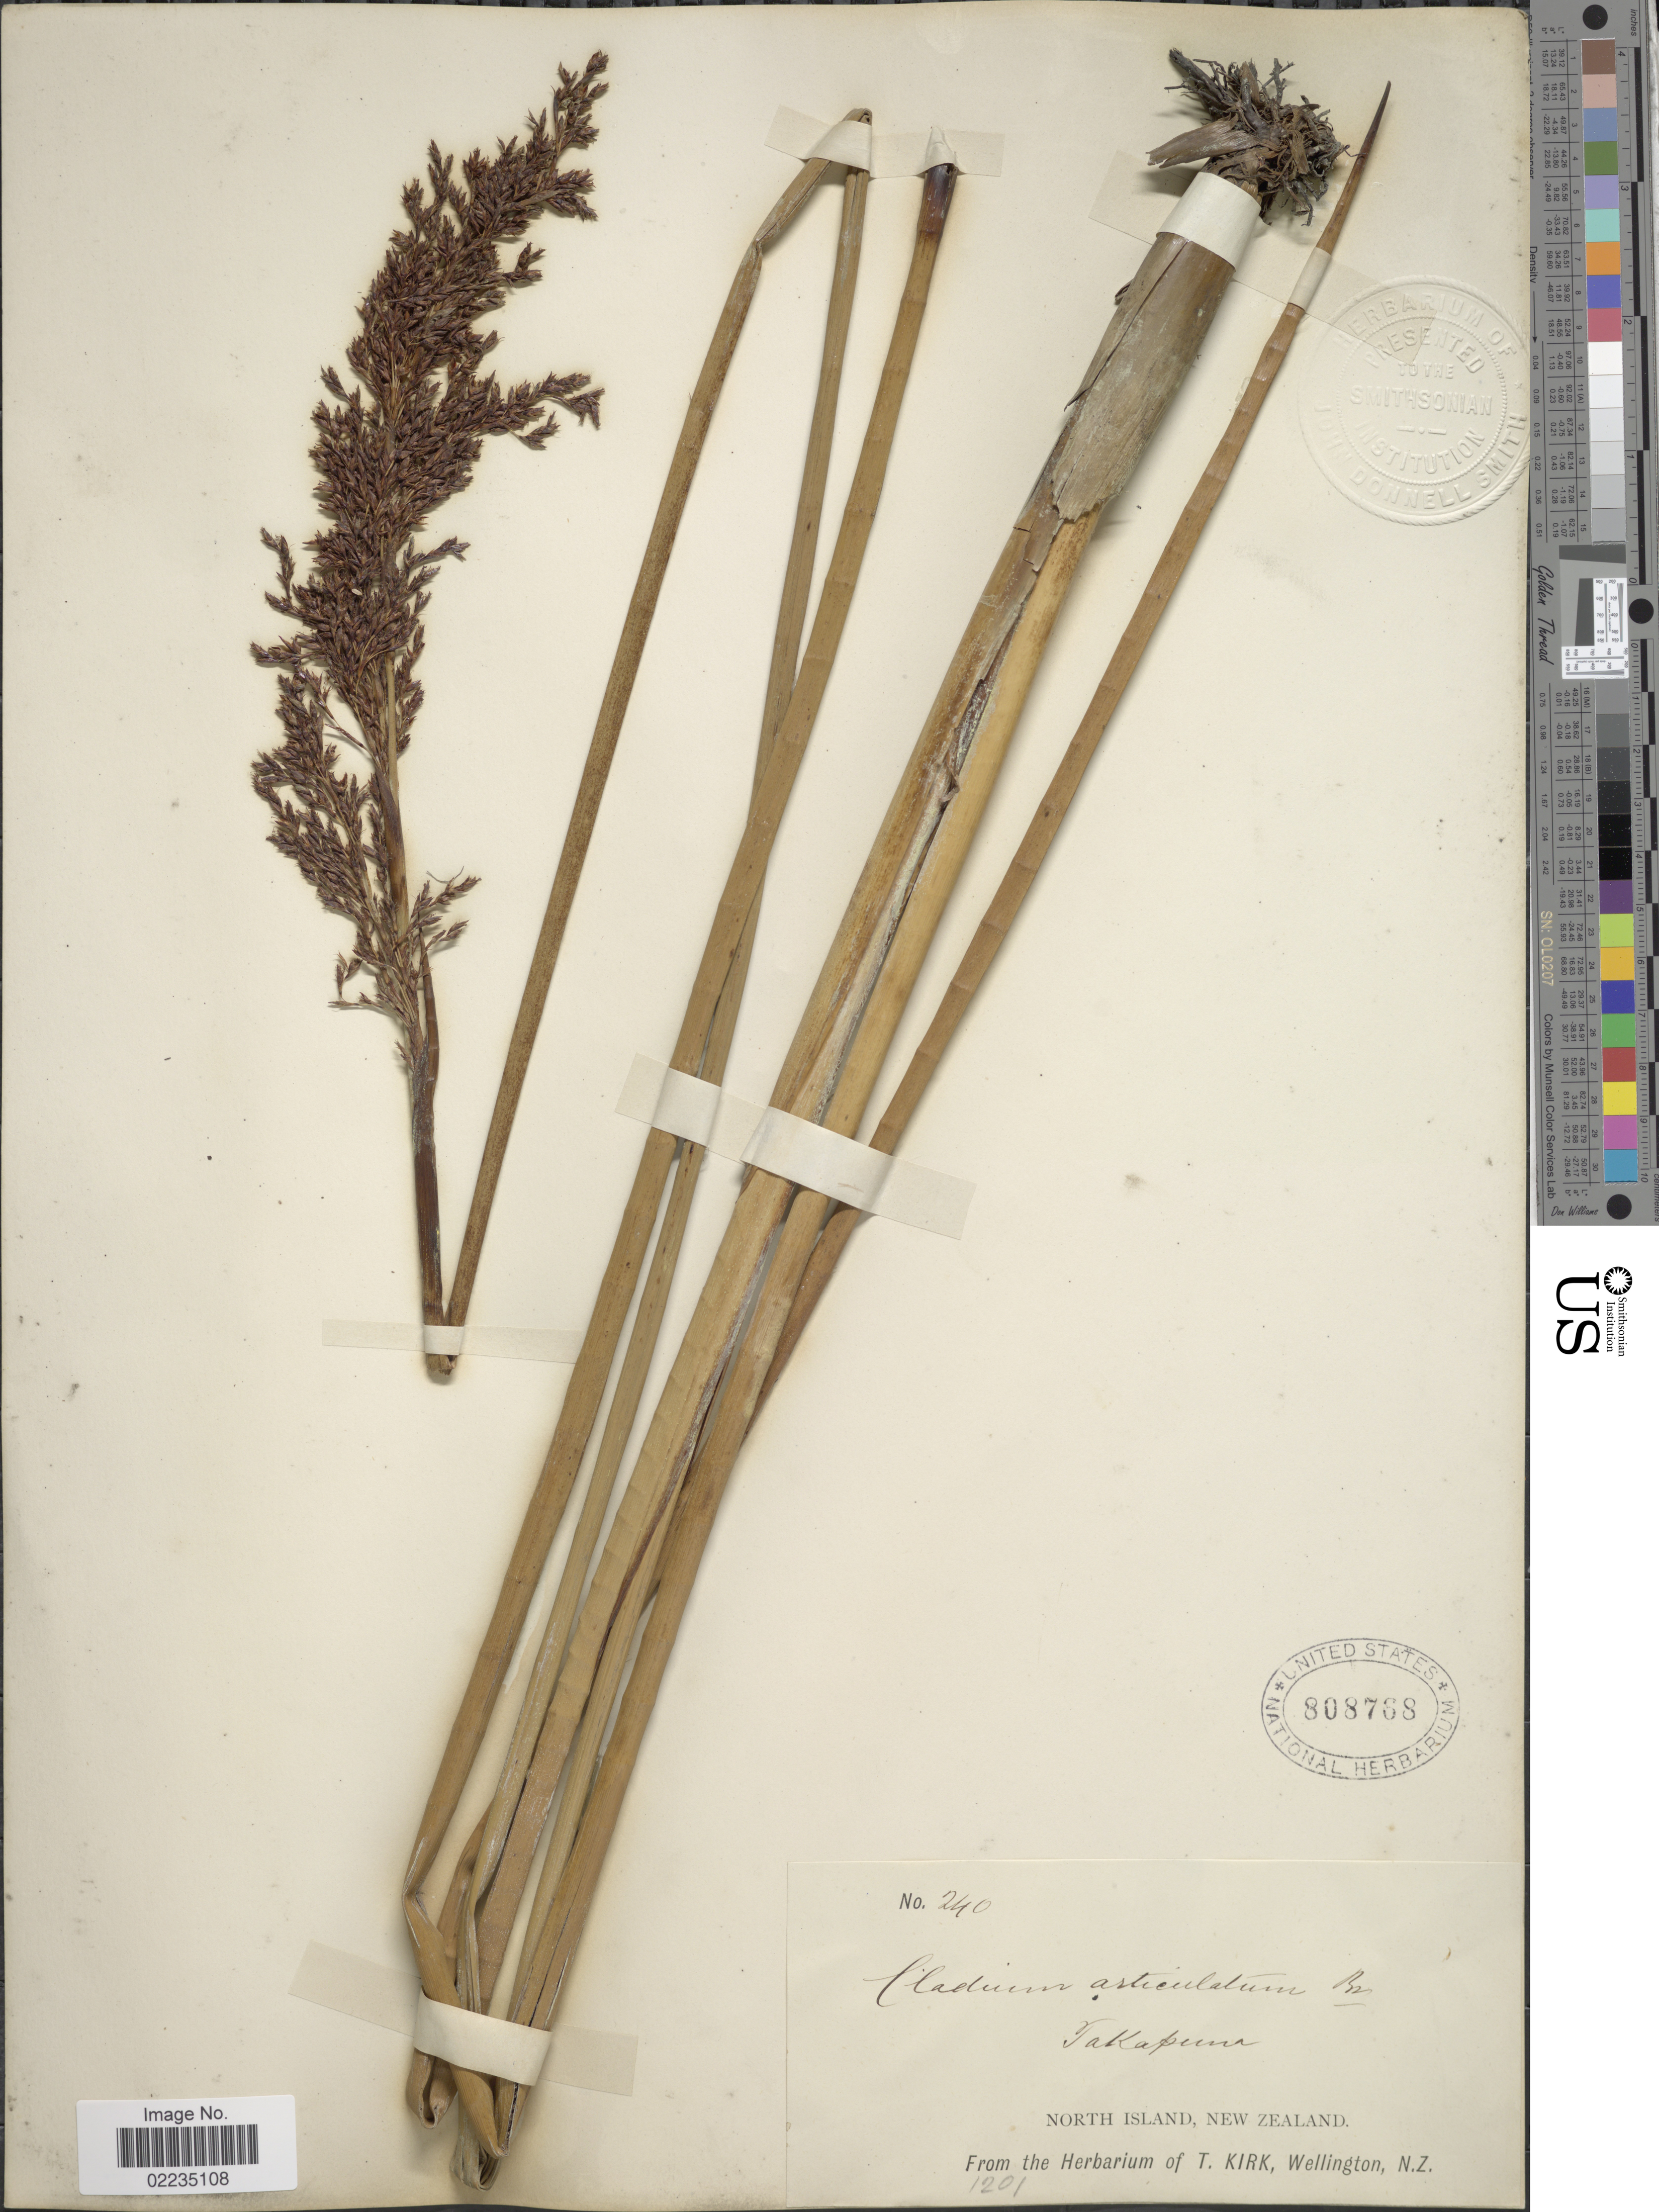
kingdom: Plantae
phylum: Tracheophyta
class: Liliopsida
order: Poales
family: Cyperaceae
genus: Machaerina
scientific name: Machaerina articulata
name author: (R. Br.) T. Koyama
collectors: ex Herb. T. Kirk, Wellington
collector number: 240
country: New Zealand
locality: Takapuna, North Island, New Zealand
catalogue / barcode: US 808768